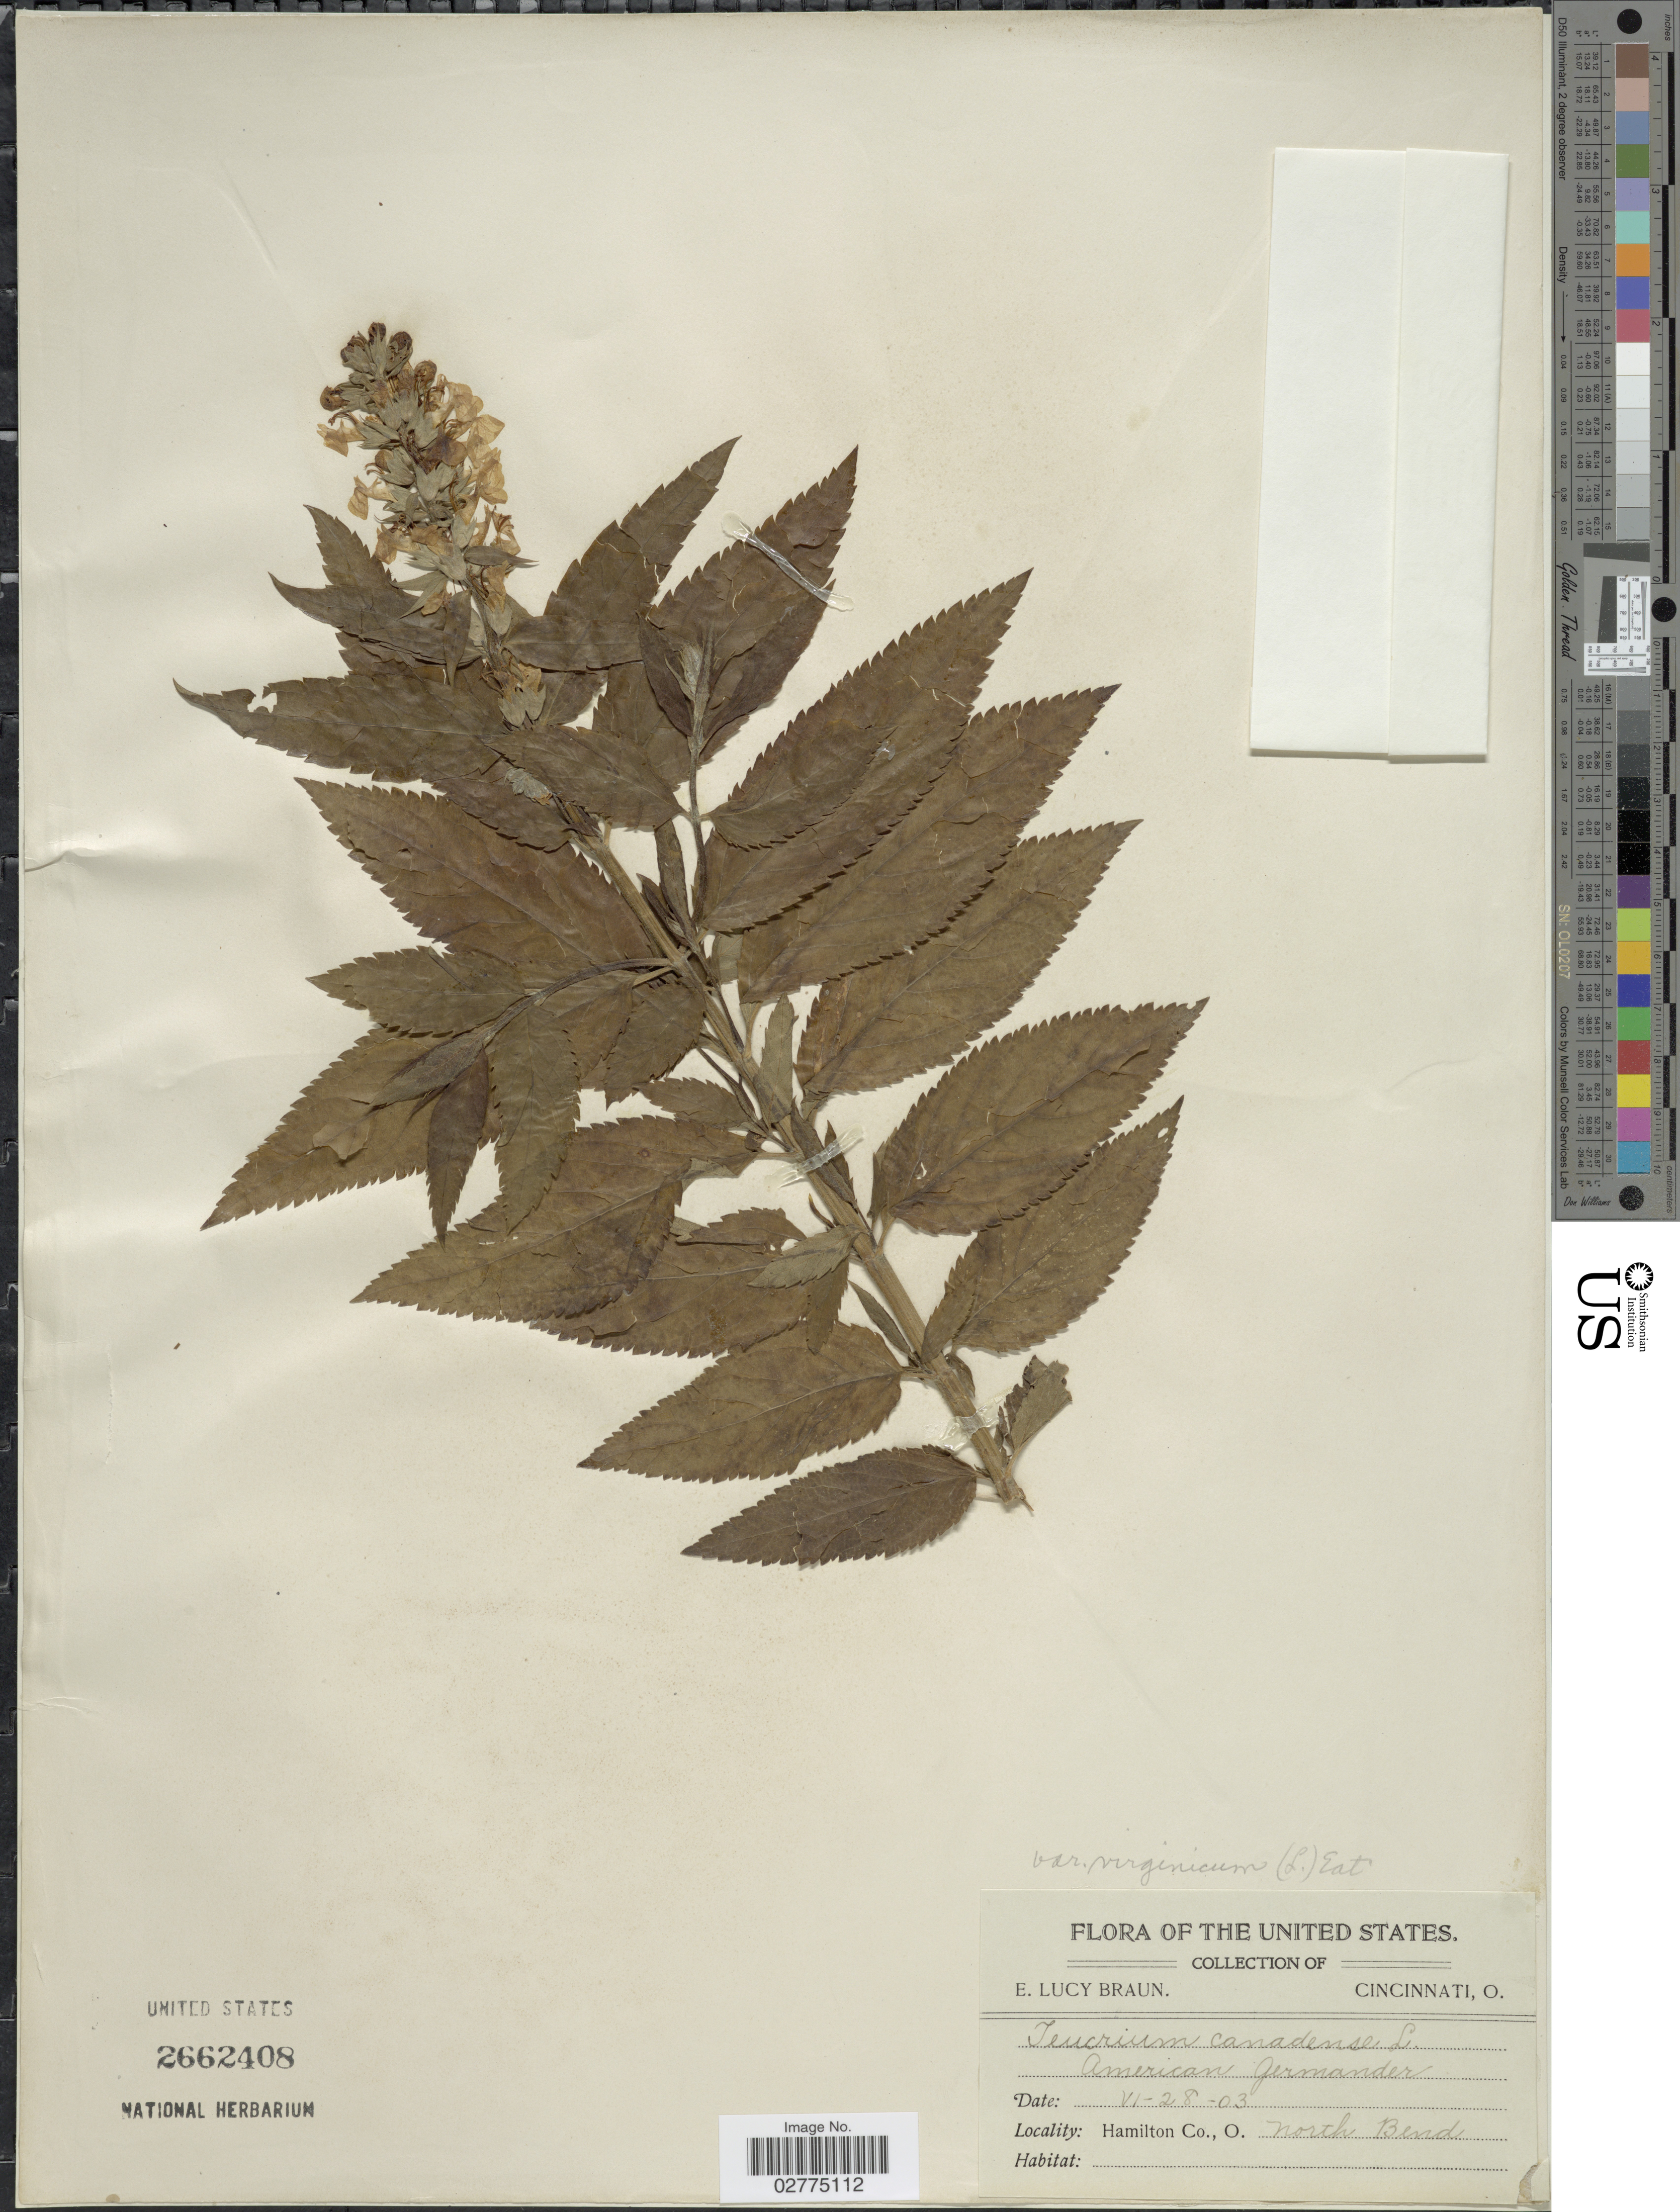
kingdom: Plantae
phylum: Tracheophyta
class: Magnoliopsida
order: Lamiales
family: Lamiaceae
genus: Teucrium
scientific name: Teucrium canadense var. virginicum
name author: L.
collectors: E. L. Braun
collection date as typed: Transcribed d/m/y: 28/6/3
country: United States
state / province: Ohio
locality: Hamilton Co., O., North Bend.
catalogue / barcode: US 2662408